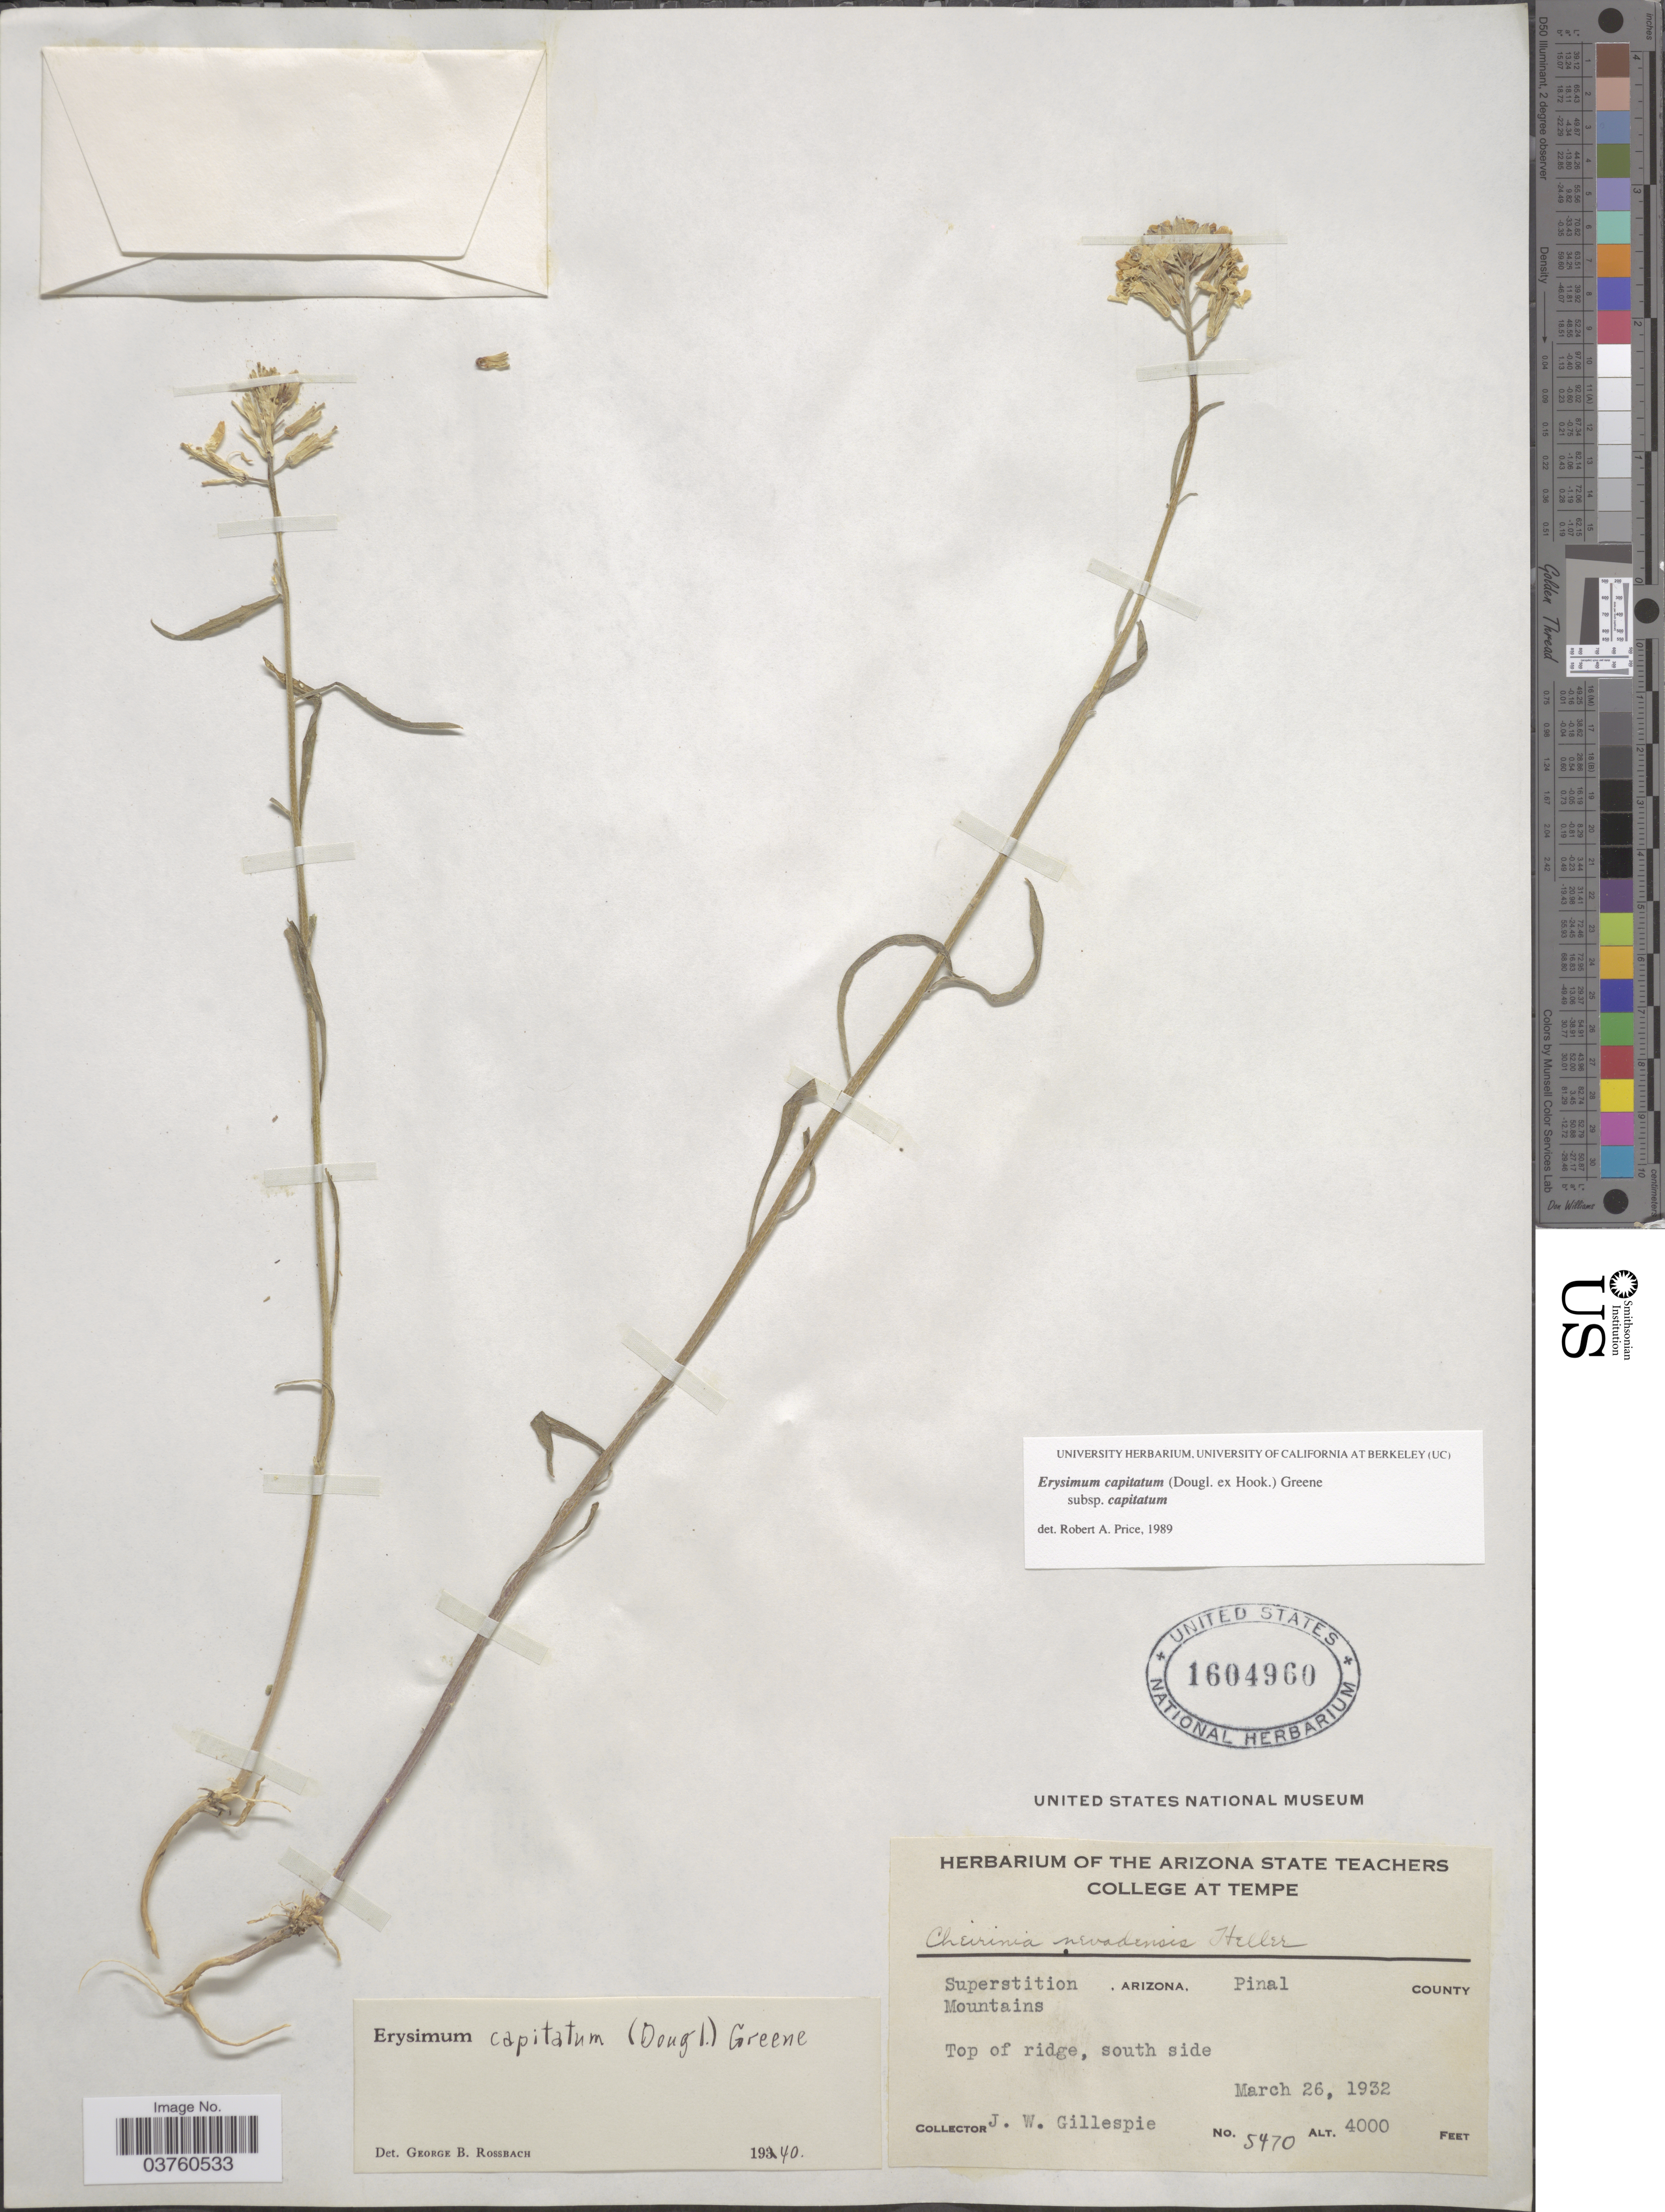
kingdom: Plantae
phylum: Tracheophyta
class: Magnoliopsida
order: Brassicales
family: Brassicaceae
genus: Erysimum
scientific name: Erysimum capitatum subsp. capitatum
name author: (Douglas ex Hook.) Greene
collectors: J. W. Gillespie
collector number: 5470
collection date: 1932-03-26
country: United States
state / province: Arizona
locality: Superstition Mountains, Pinal County. Top of ridge, south side.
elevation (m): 1219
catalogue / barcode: US 1604960